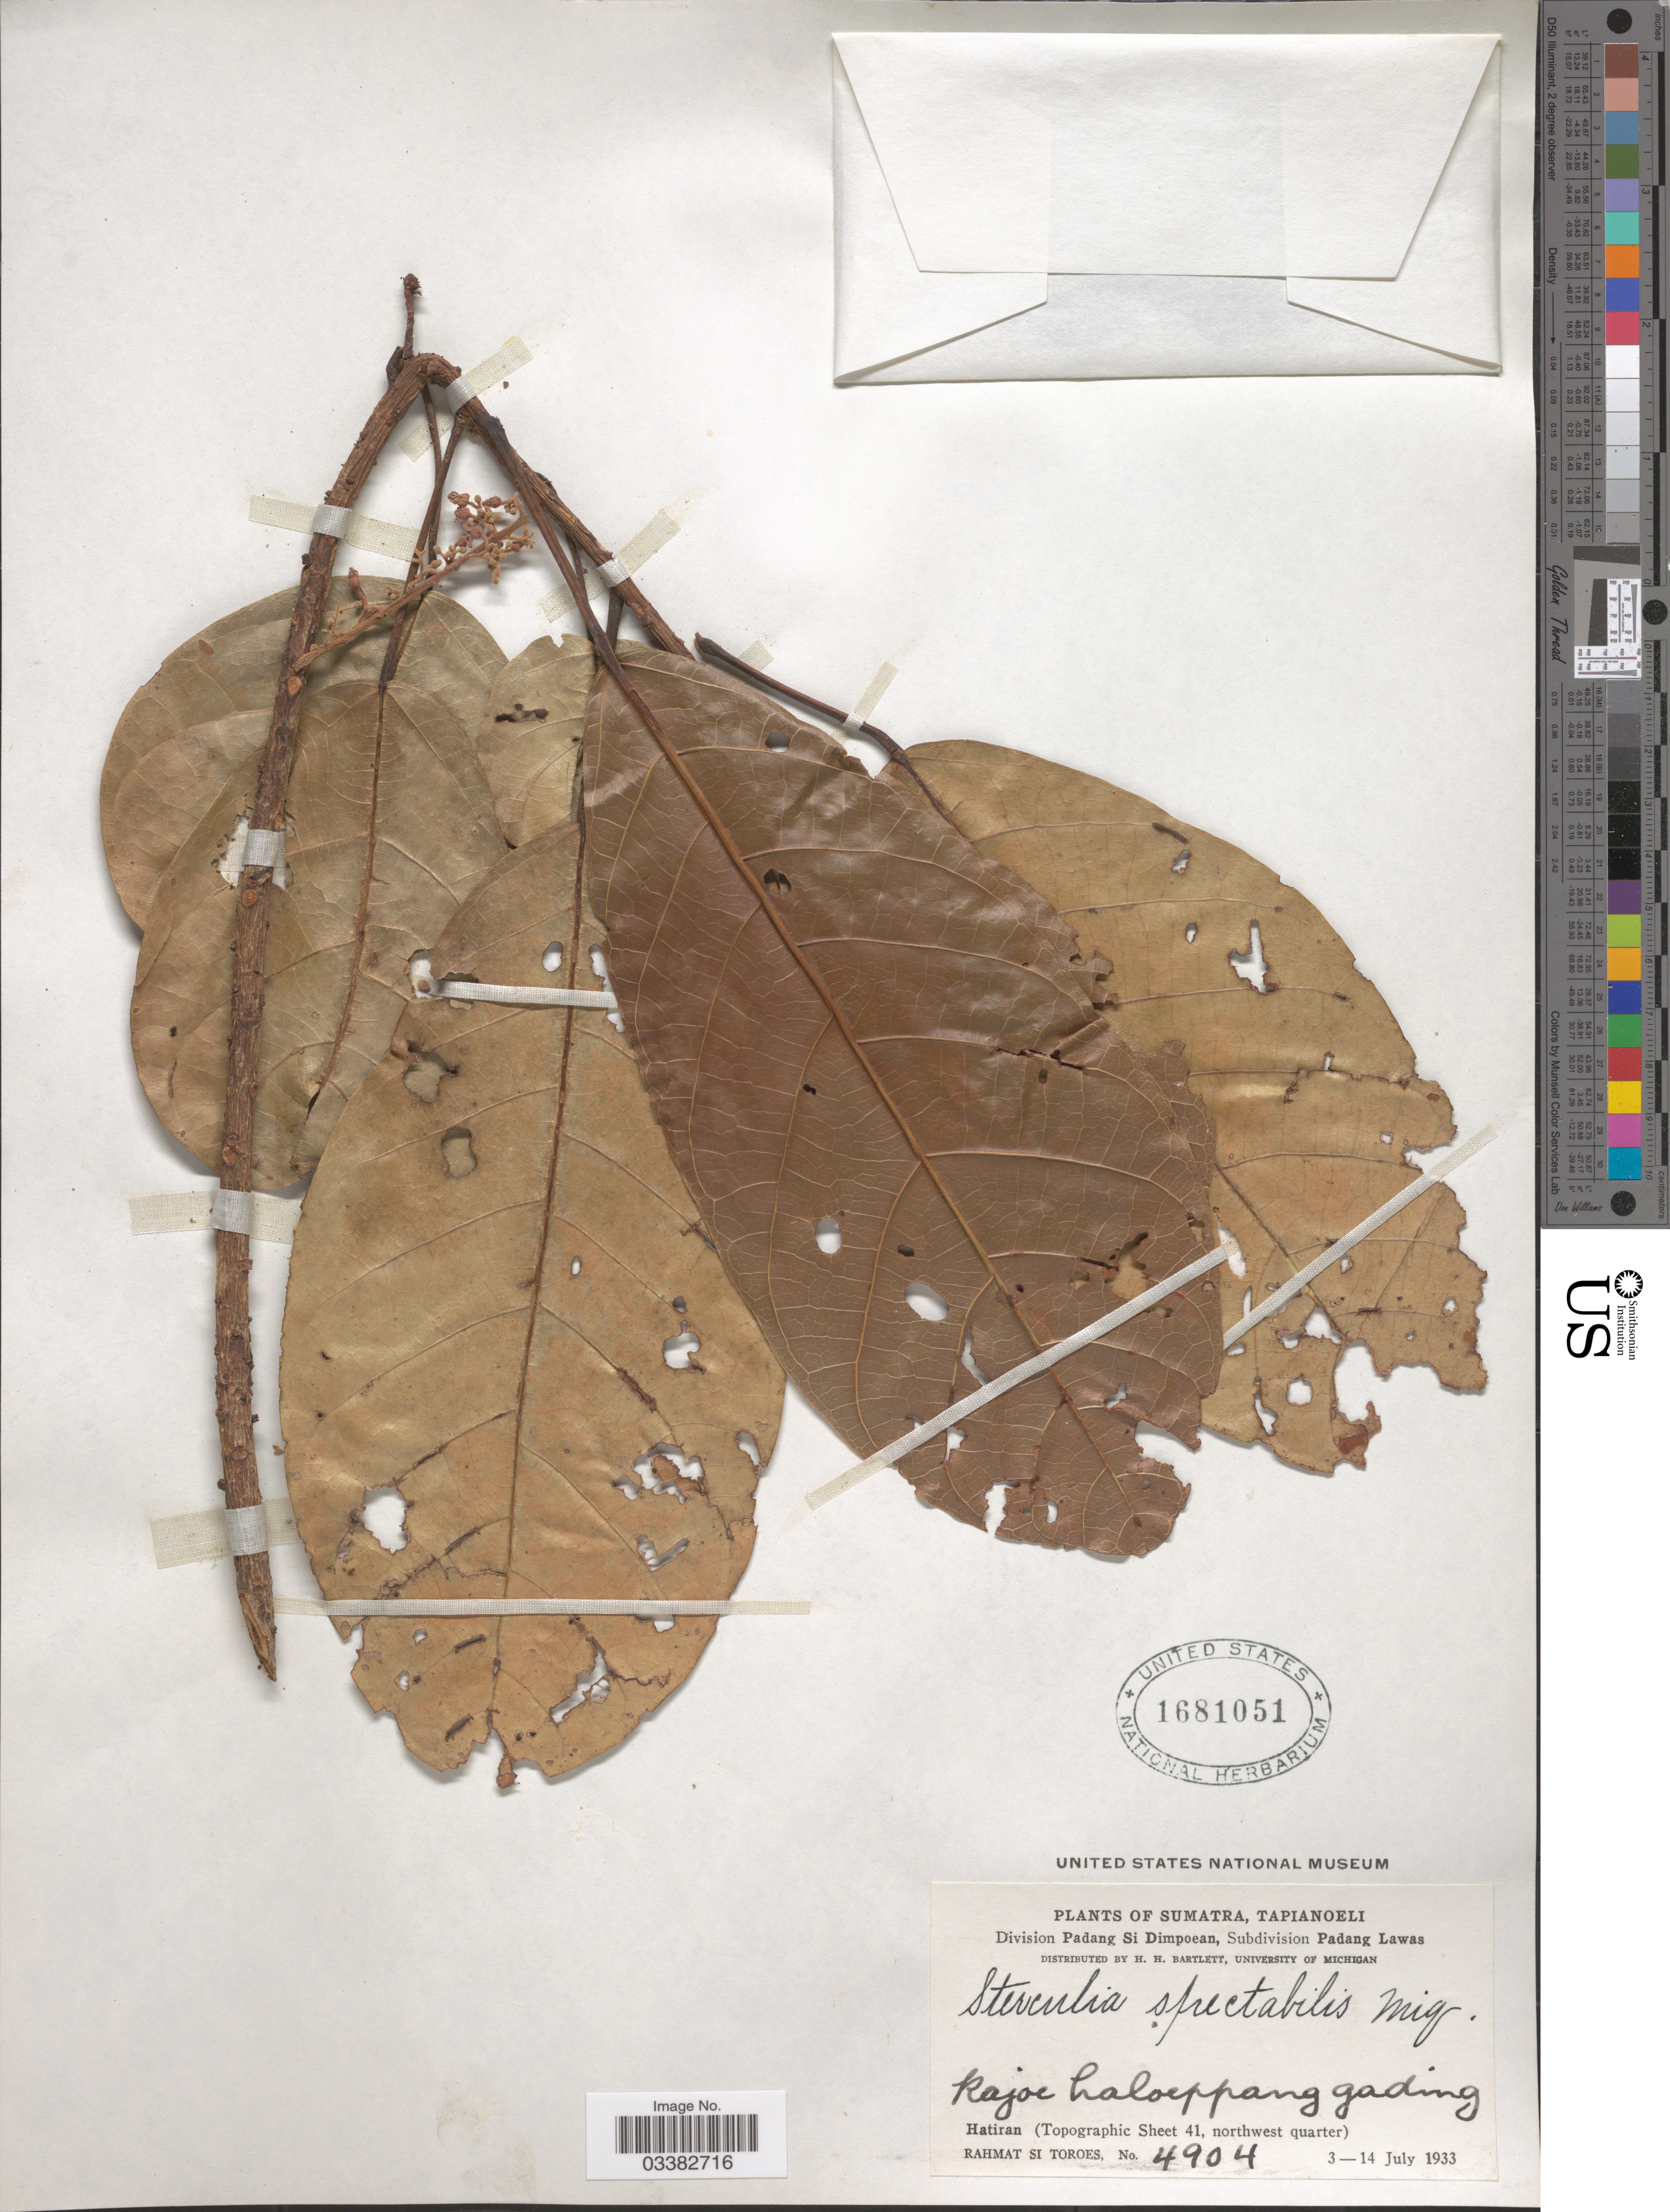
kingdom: Plantae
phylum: Tracheophyta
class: Magnoliopsida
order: Malvales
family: Malvaceae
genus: Sterculia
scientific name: Sterculia spectabilis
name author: Miq.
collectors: Rahmat Si Boeea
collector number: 4904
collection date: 1933-07-03/1933-07-14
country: Indonesia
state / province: Sumatra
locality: Tapianoeli. Division Padang Si Dimpoean, Subdivision Padang Lawas. Hatiran (Topographic Sheet 41, northwest quarter).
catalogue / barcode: US 1681051